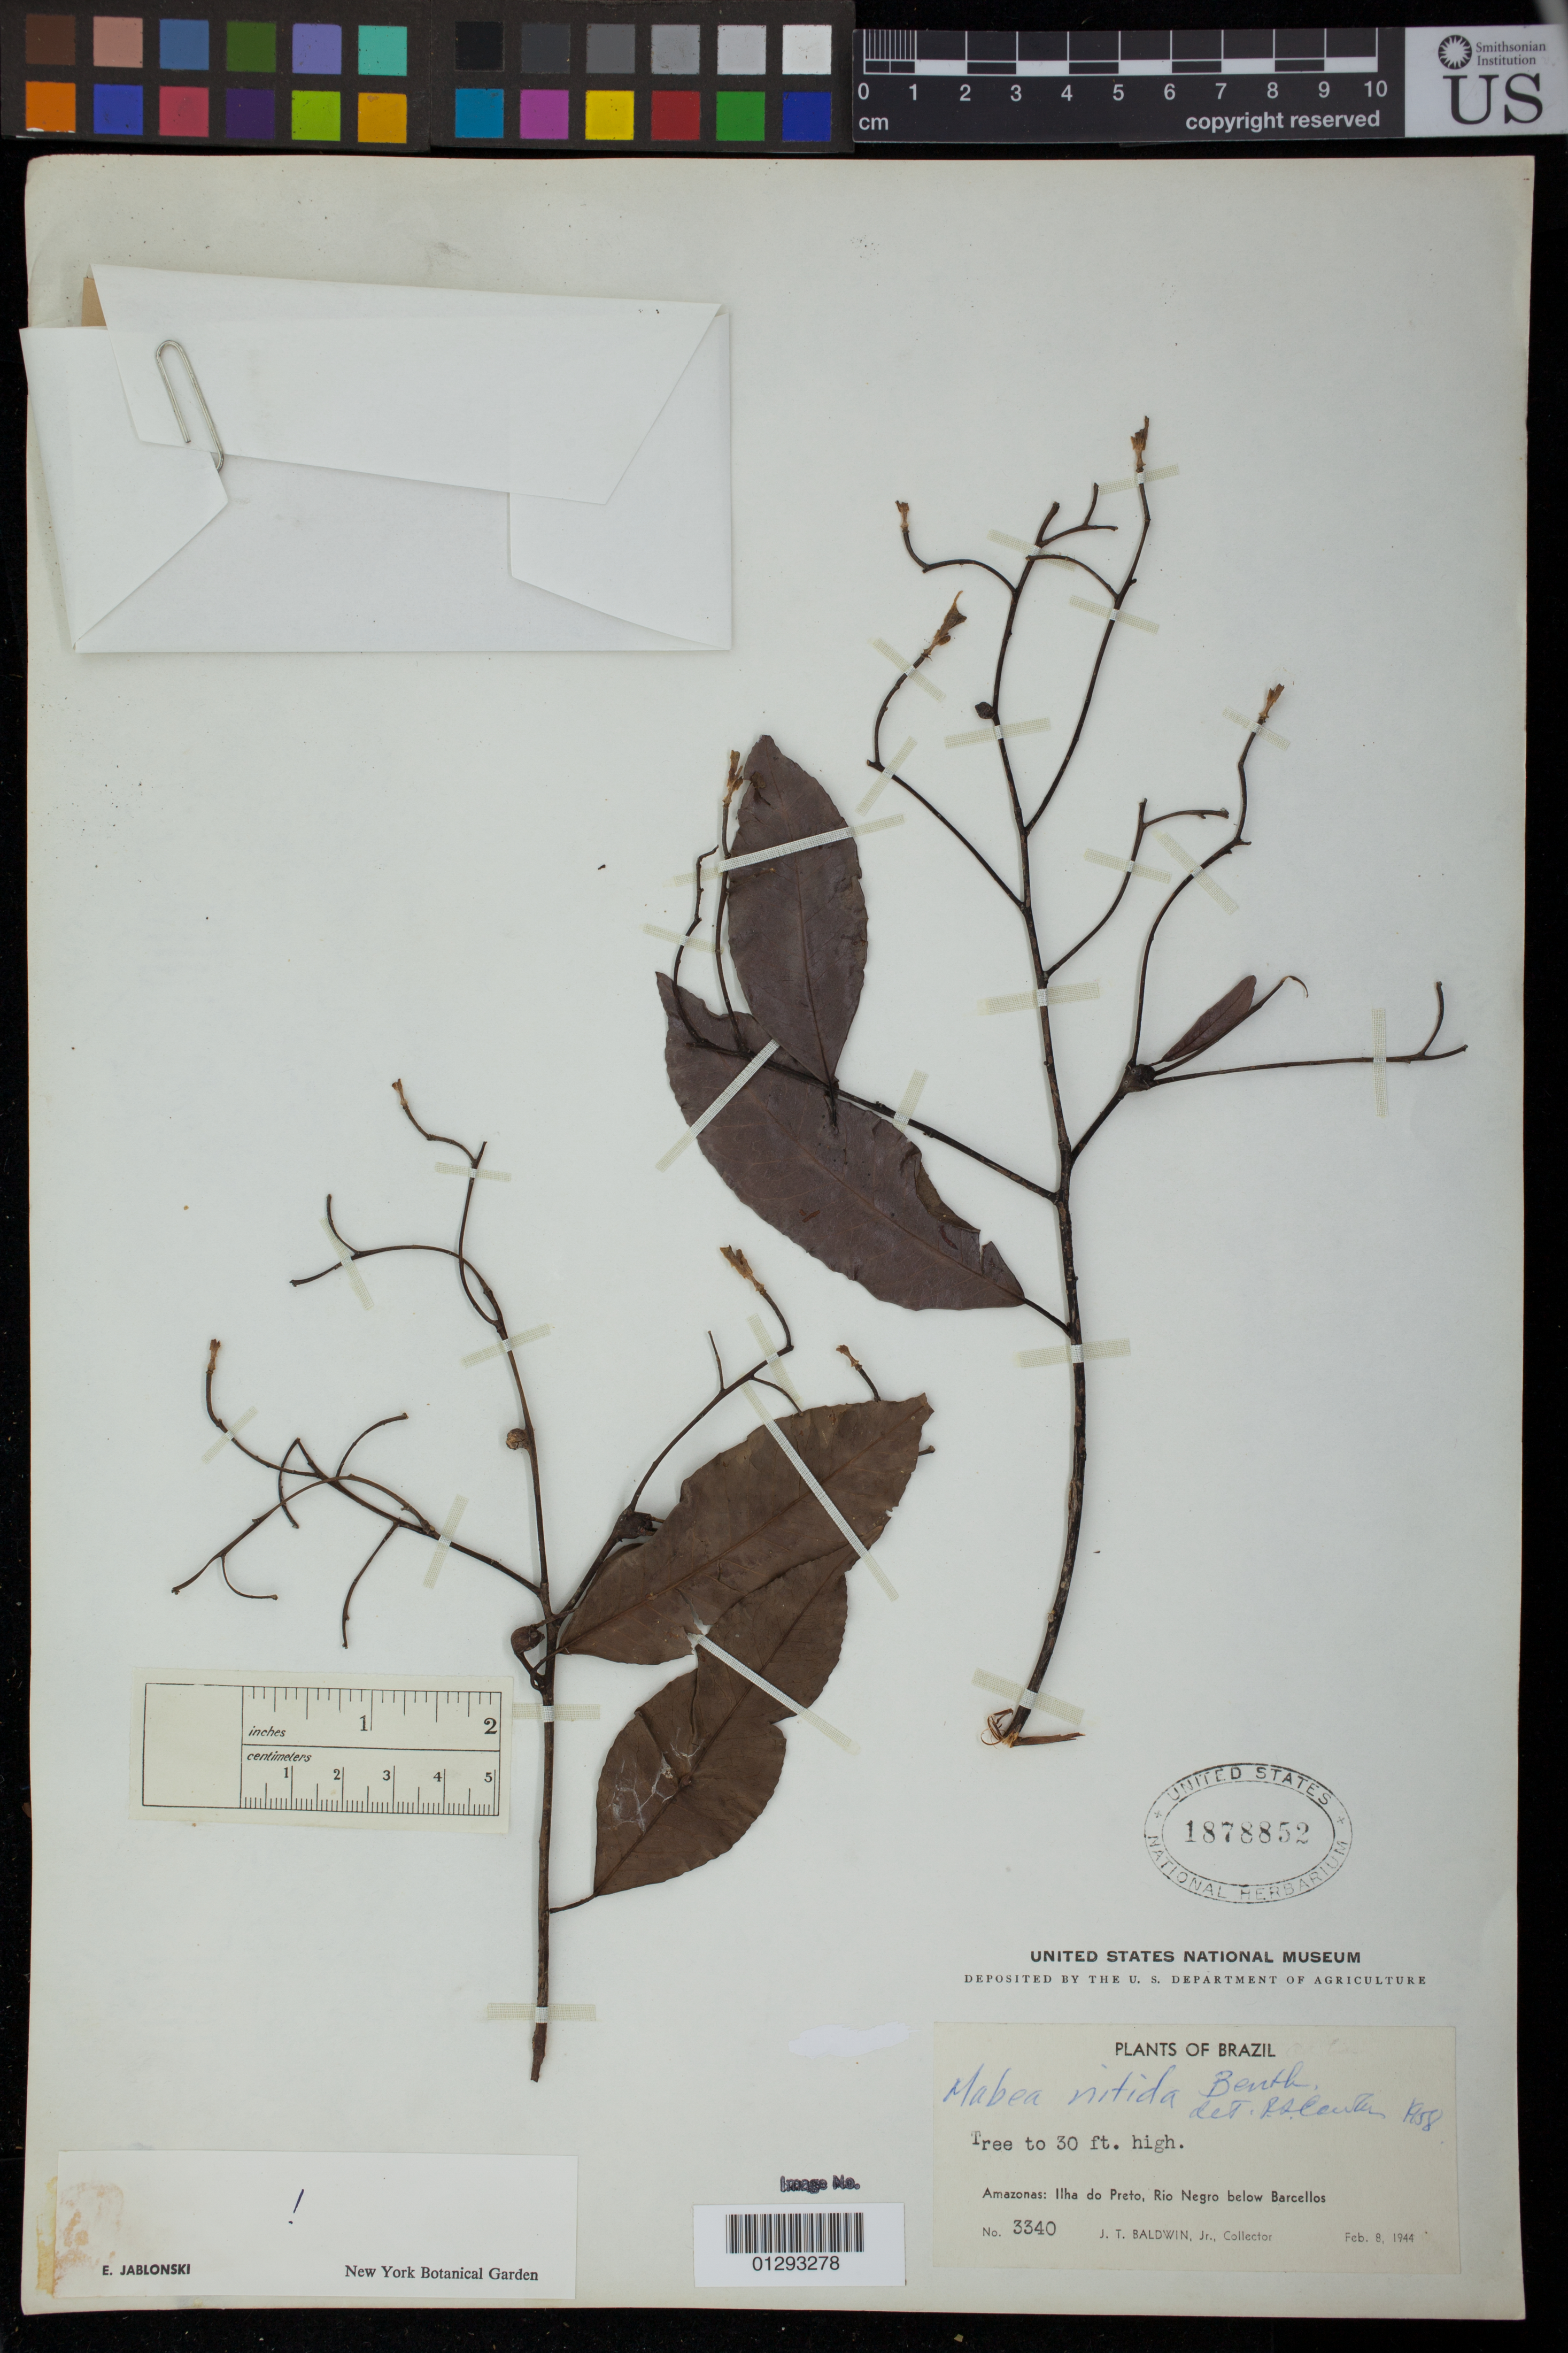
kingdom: Plantae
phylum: Tracheophyta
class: Magnoliopsida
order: Malpighiales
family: Euphorbiaceae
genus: Mabea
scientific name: Mabea nitida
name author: Spruce ex Benth.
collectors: J. T. Baldwin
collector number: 3340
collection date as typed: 08 Feb 1944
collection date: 1944-02-08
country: Brazil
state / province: Amazonas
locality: Ilha do Preto, Rio Negro below Barcellos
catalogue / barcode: US 1878852